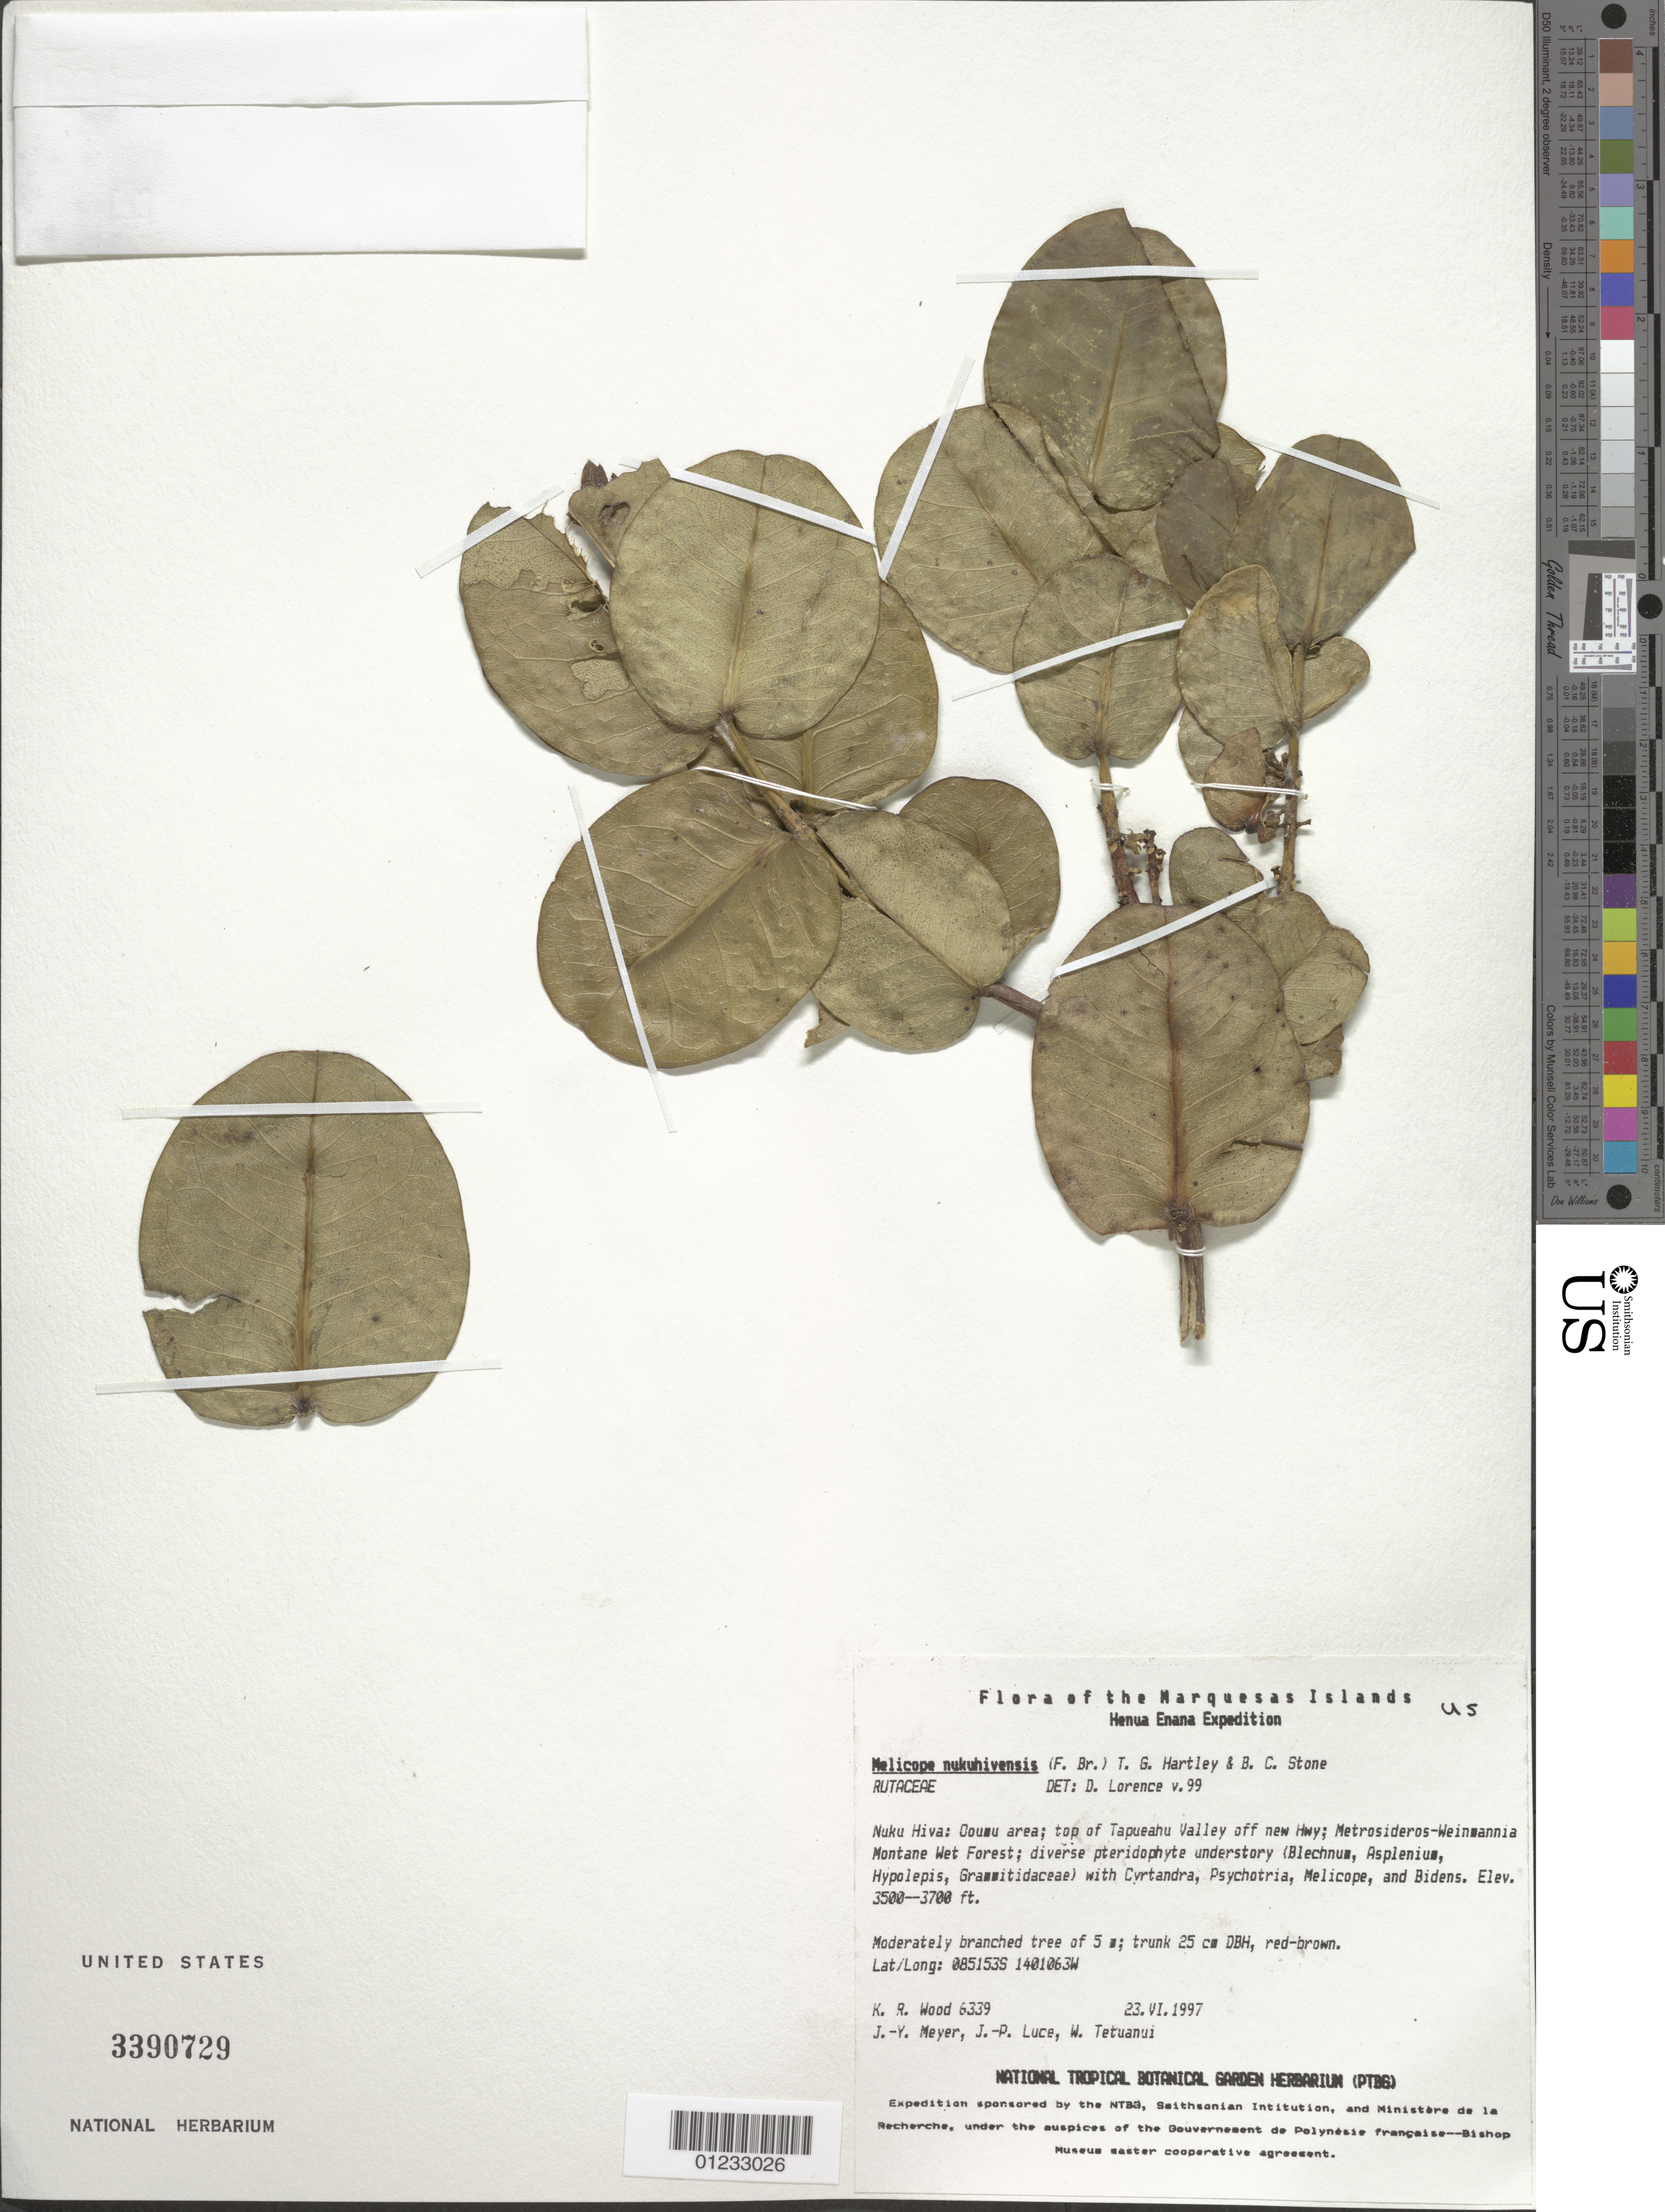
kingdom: Plantae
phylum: Tracheophyta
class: Magnoliopsida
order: Sapindales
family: Rutaceae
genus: Melicope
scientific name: Melicope nukuhivensis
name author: (F. Br.) T.G. Hartley & B.C. Stone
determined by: Lorence, David H., (PTBG), National Tropical Botanical Garden (UNITED STATES)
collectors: K. R. Wood, J.-Y. Meyer, J. Luce & W. Tetuanui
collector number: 6339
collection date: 1997-06-23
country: French Polynesia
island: Nuku Hiva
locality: Ooumu area, top of Tapueahu Valley off new Hwy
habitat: In Metrosideros - Weinmannia montane wet forest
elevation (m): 1067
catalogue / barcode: US 3390729